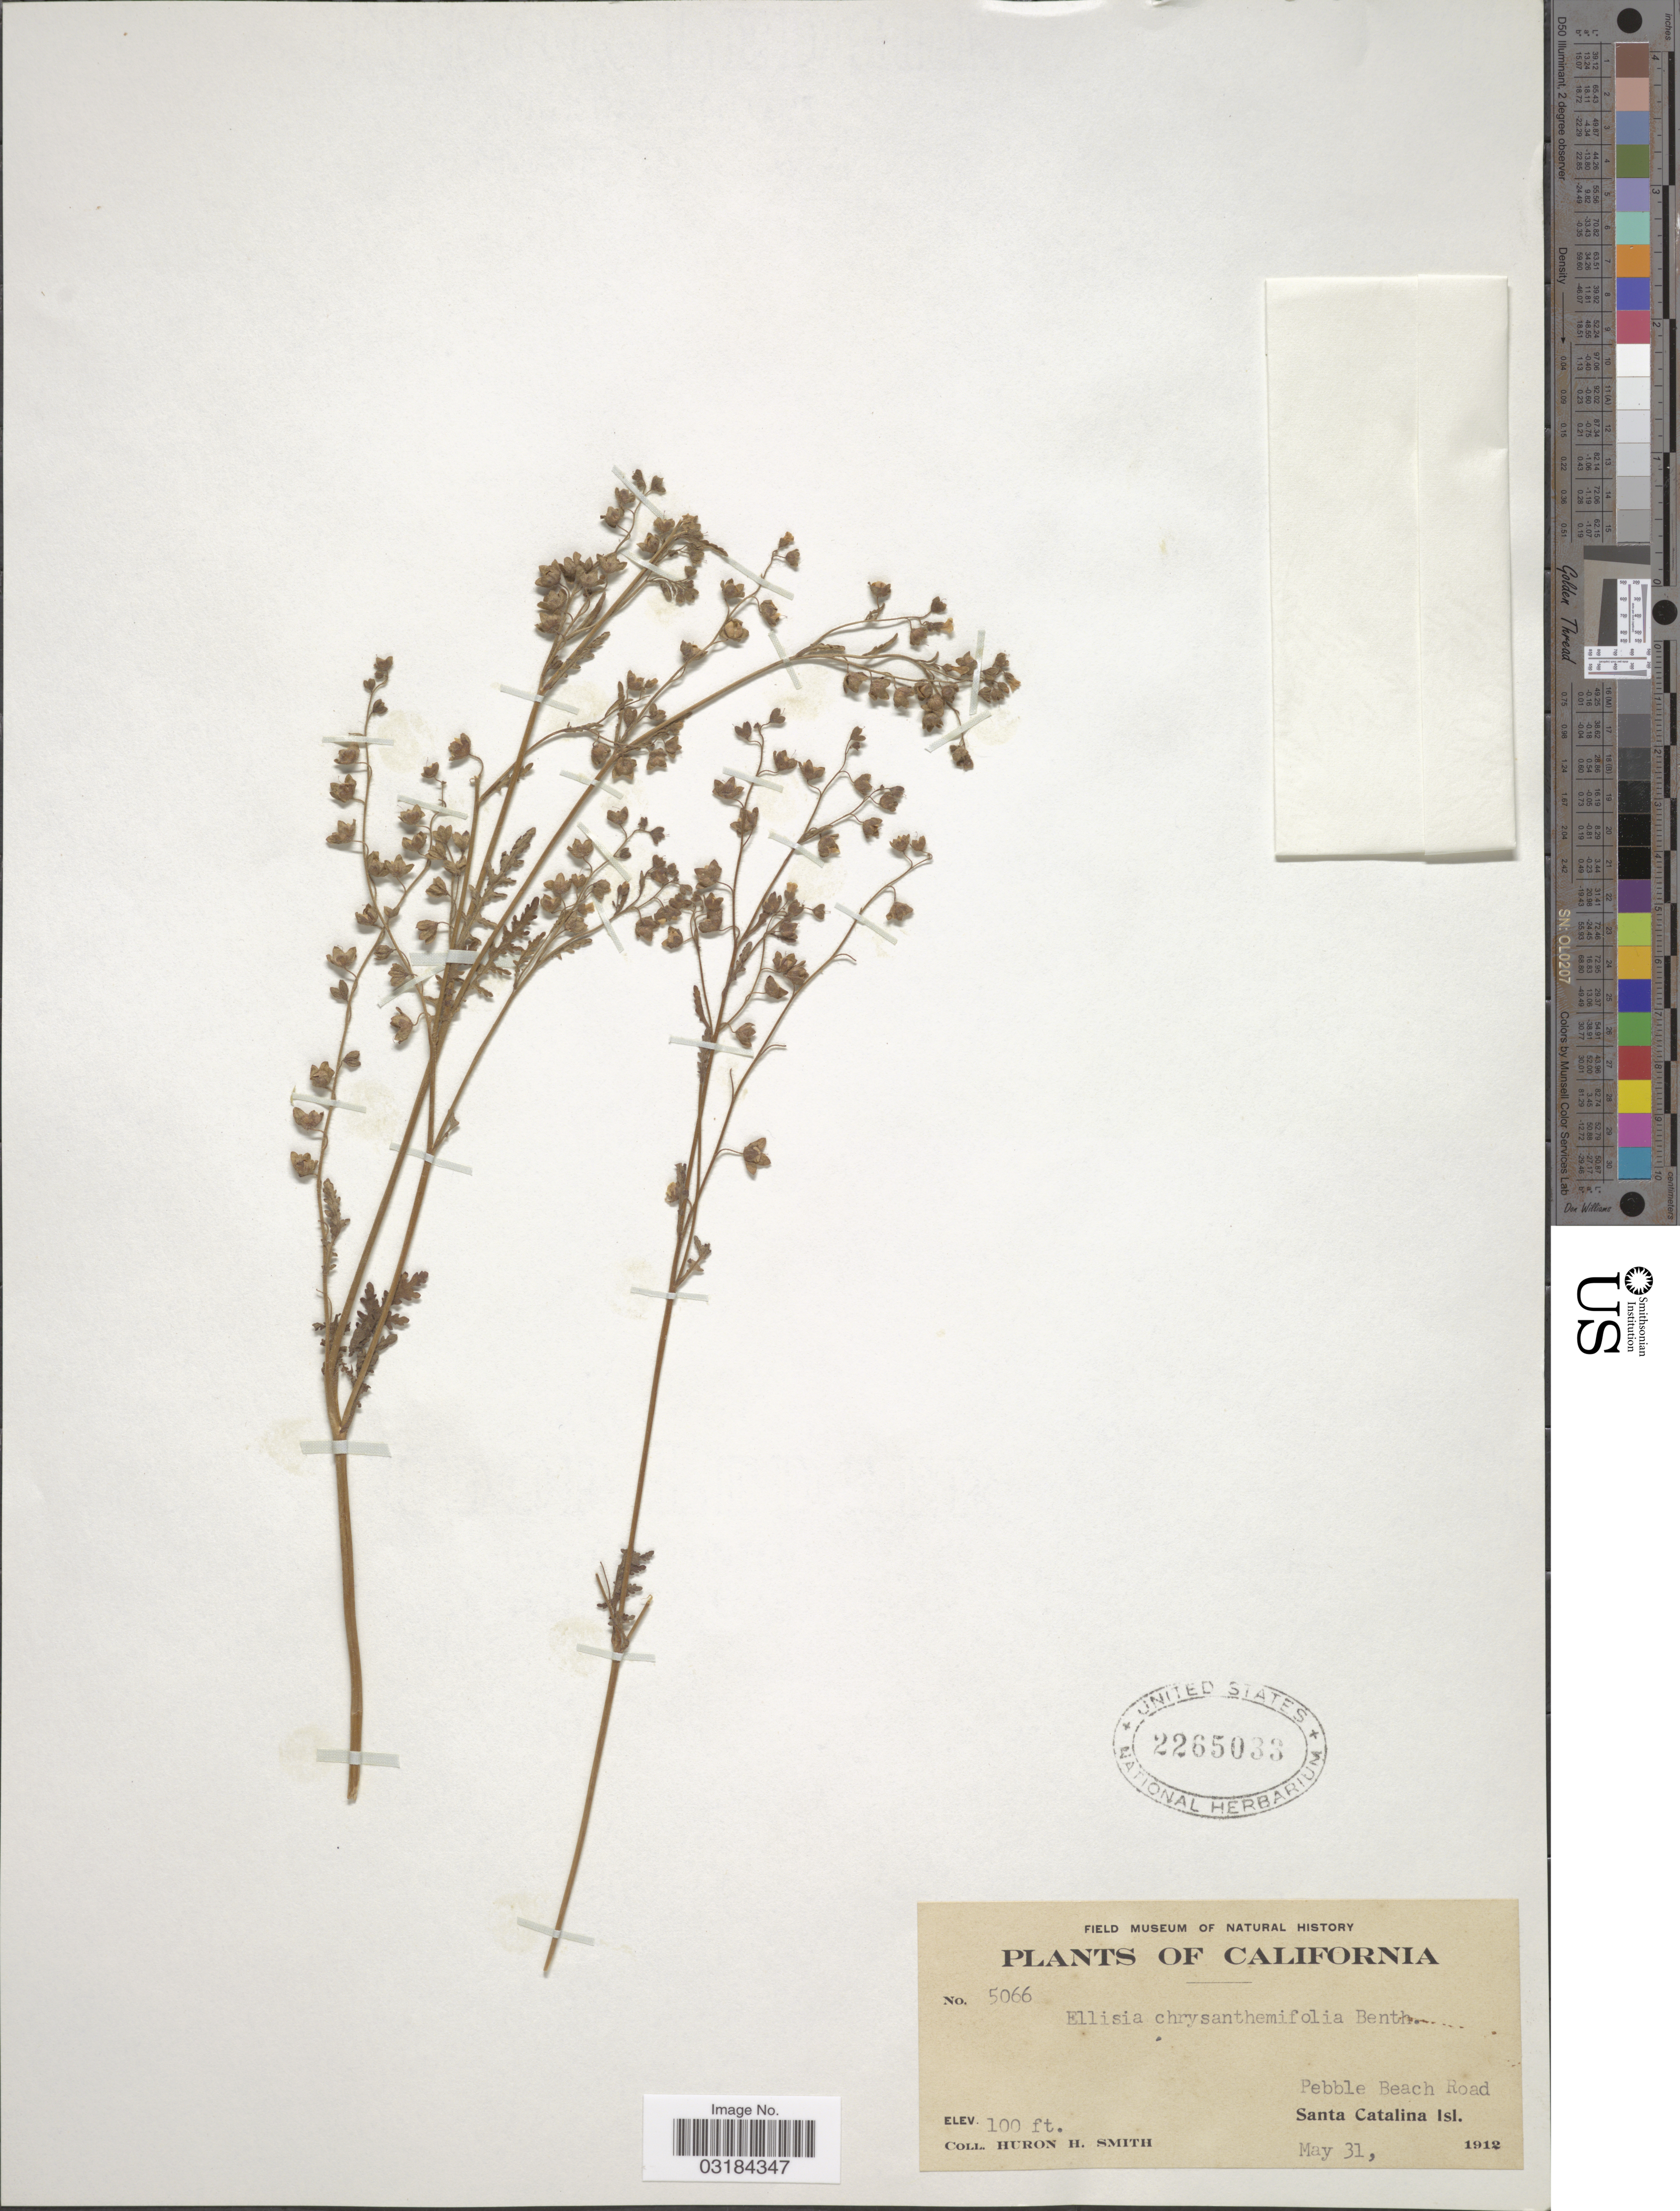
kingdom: Plantae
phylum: Tracheophyta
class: Magnoliopsida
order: Boraginales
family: Hydrophyllaceae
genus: Eucrypta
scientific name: Eucrypta chrysanthemifolia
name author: (Benth.) Greene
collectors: Huron H. Smith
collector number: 5066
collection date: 1912-05-31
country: United States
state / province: California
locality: Pebble Beach Road, Santa Catalina Isl.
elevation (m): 30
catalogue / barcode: US 2265033